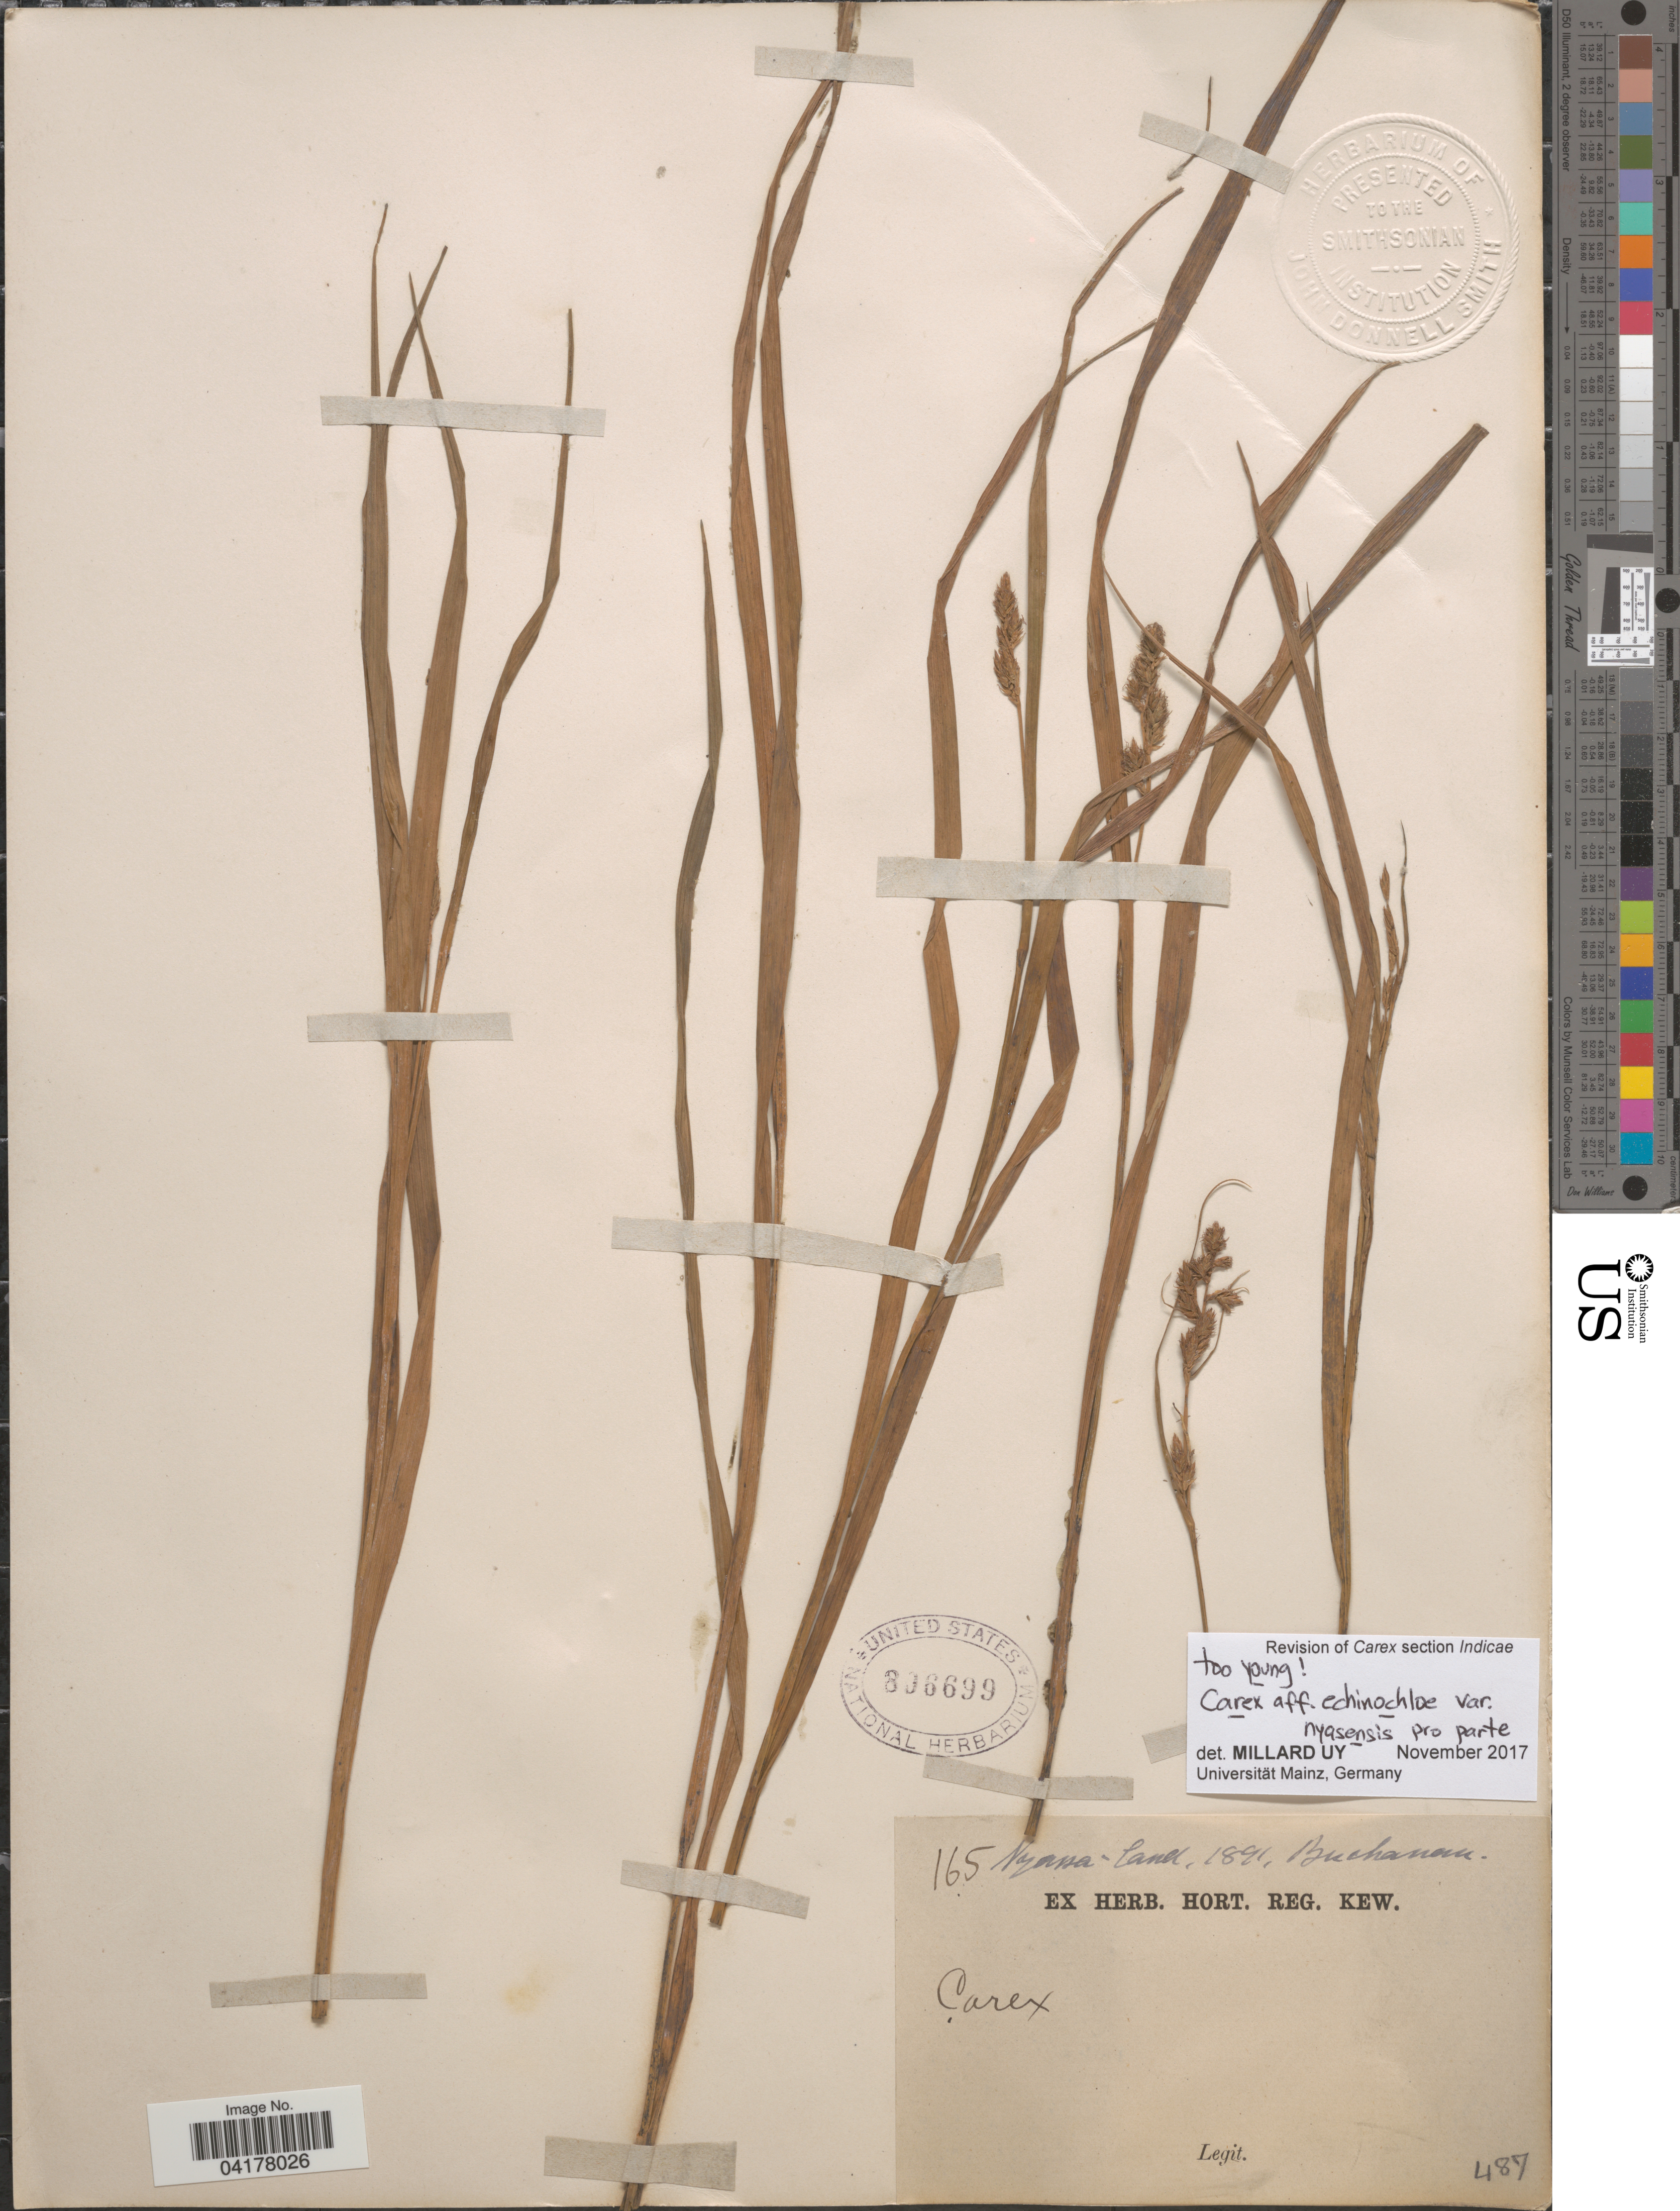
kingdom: Plantae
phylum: Tracheophyta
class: Liliopsida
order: Poales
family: Cyperaceae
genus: Carex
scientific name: Carex echinochloe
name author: Kunze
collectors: -. Buchanan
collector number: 165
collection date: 1891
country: Malawi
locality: Nyassa-land.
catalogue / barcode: US 806699